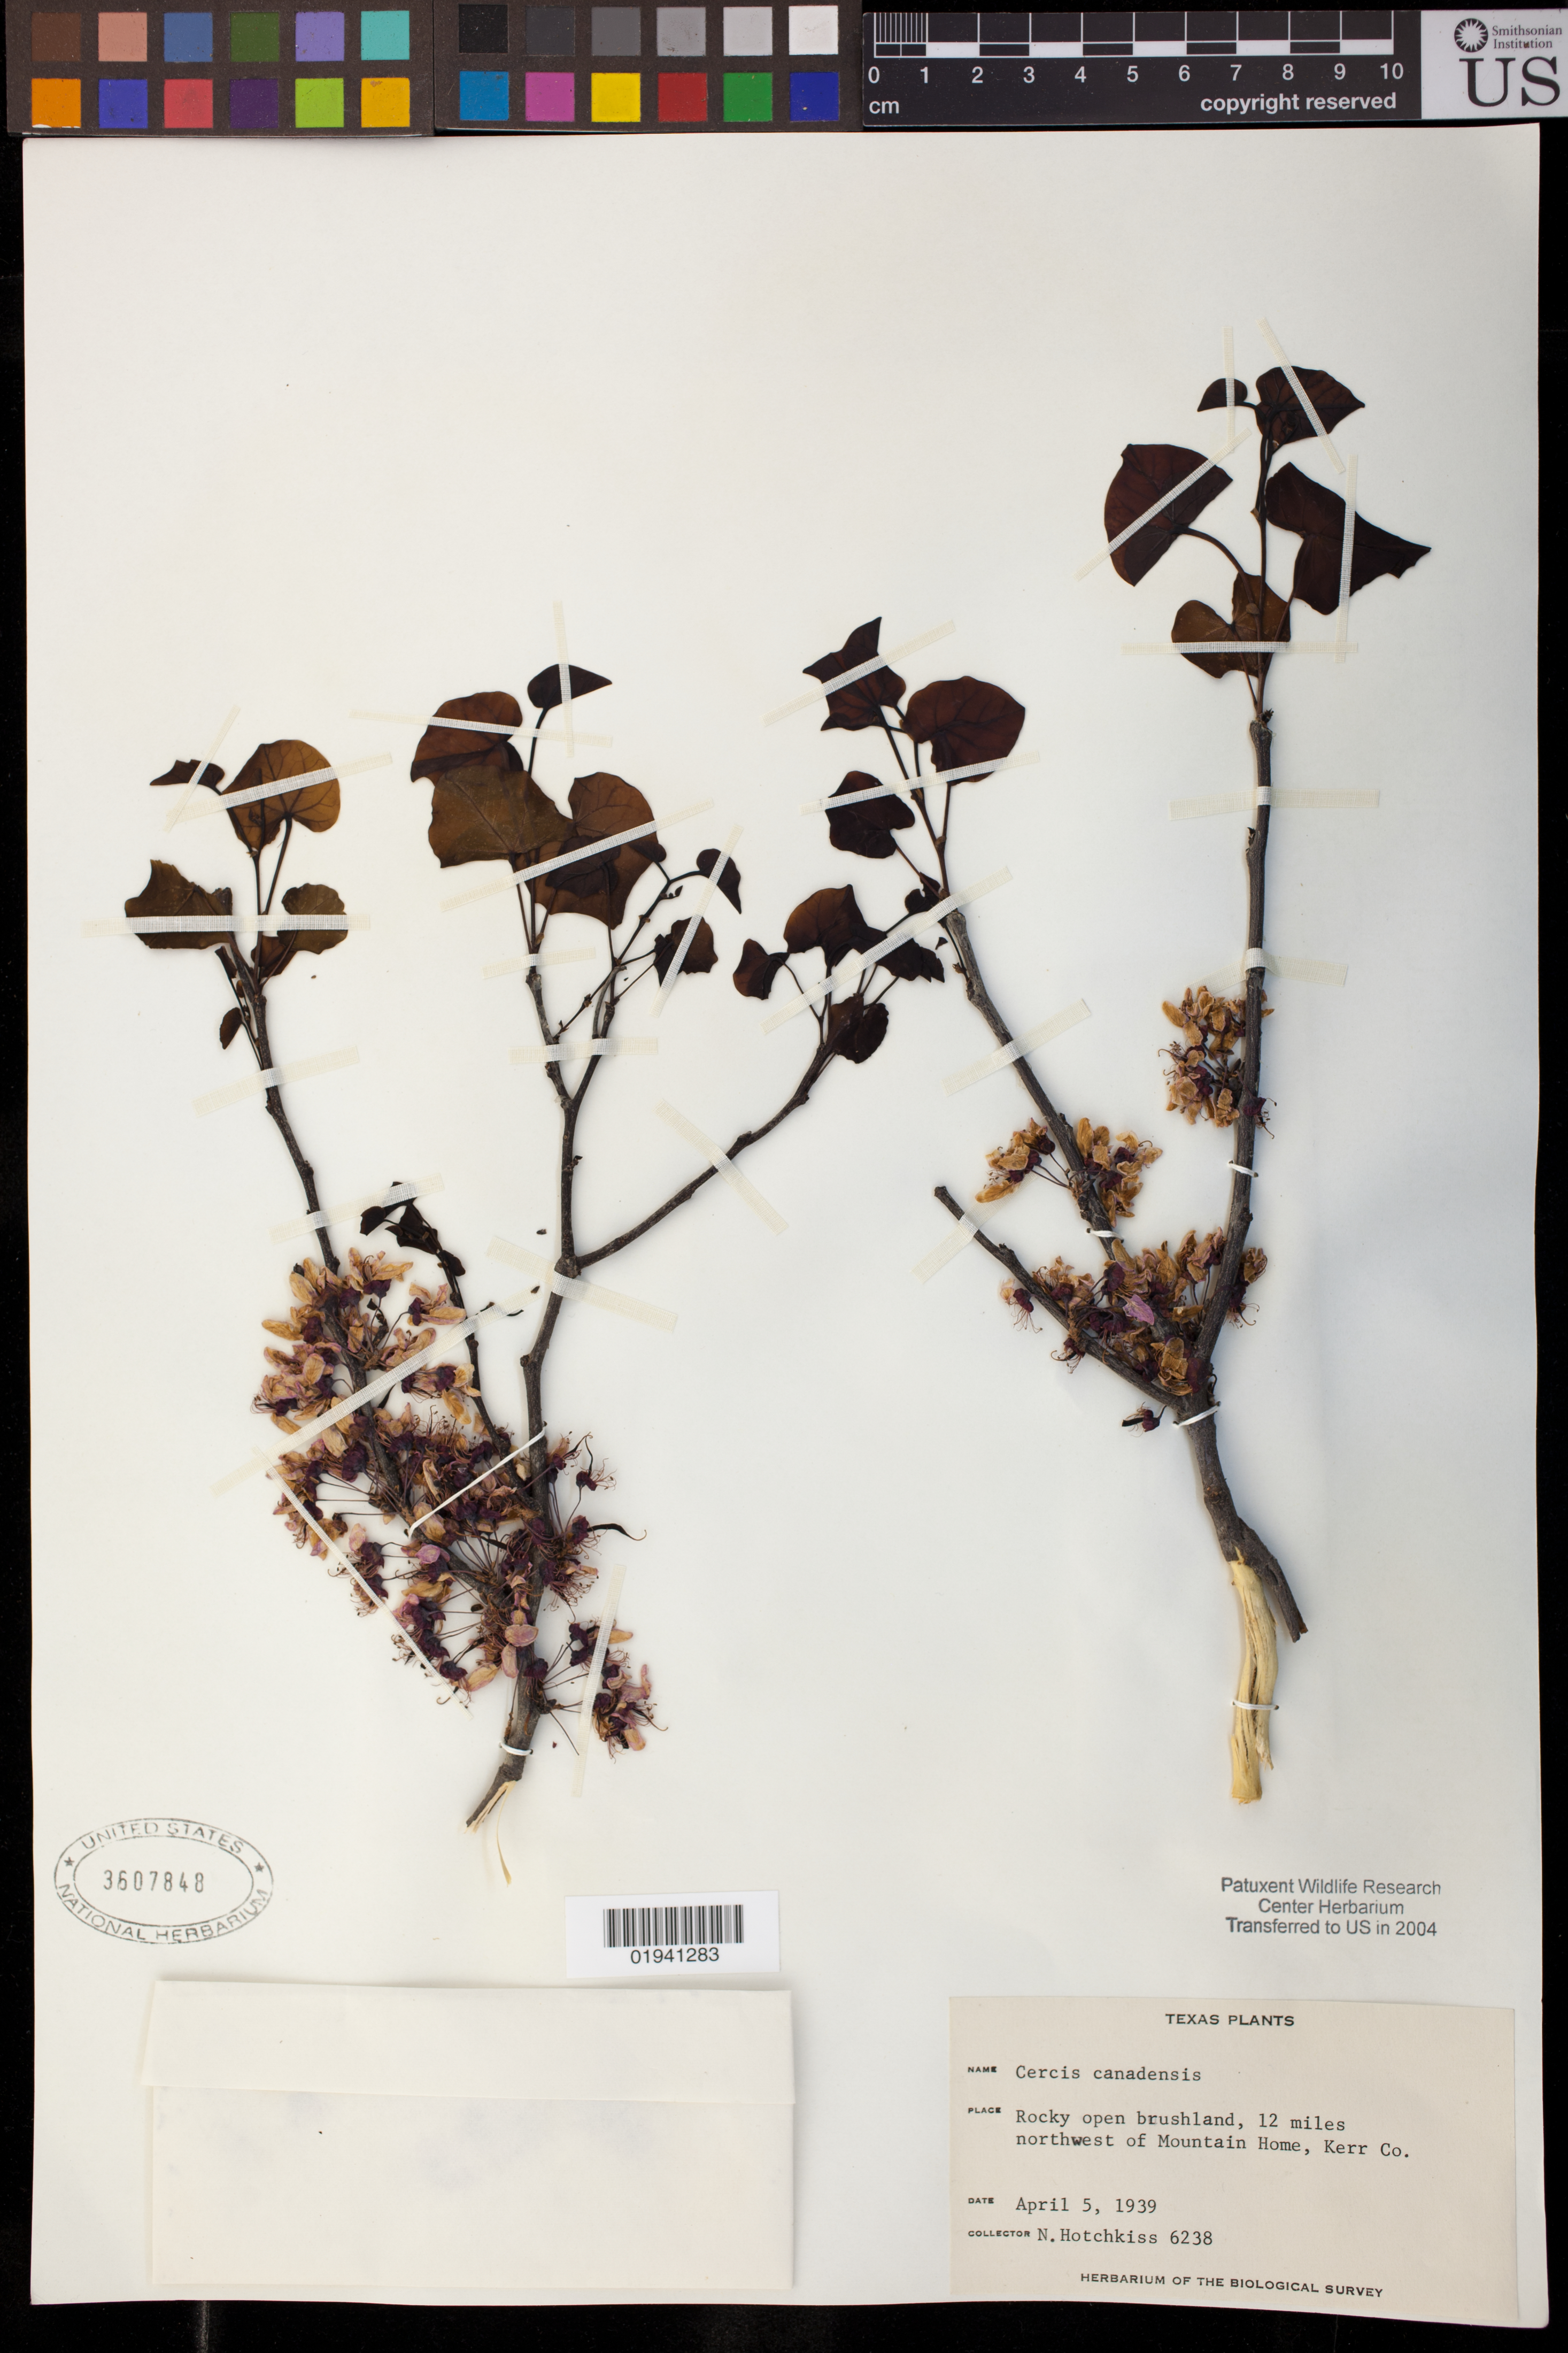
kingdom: Plantae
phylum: Tracheophyta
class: Magnoliopsida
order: Fabales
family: Fabaceae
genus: Cercis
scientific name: Cercis canadensis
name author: L.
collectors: N. Hotchkiss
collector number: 6238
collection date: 1939-04-05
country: United States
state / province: Texas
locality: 12 miles N.W. of Mountain Home, Kerr County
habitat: rocky open brushland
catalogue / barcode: US 3607848